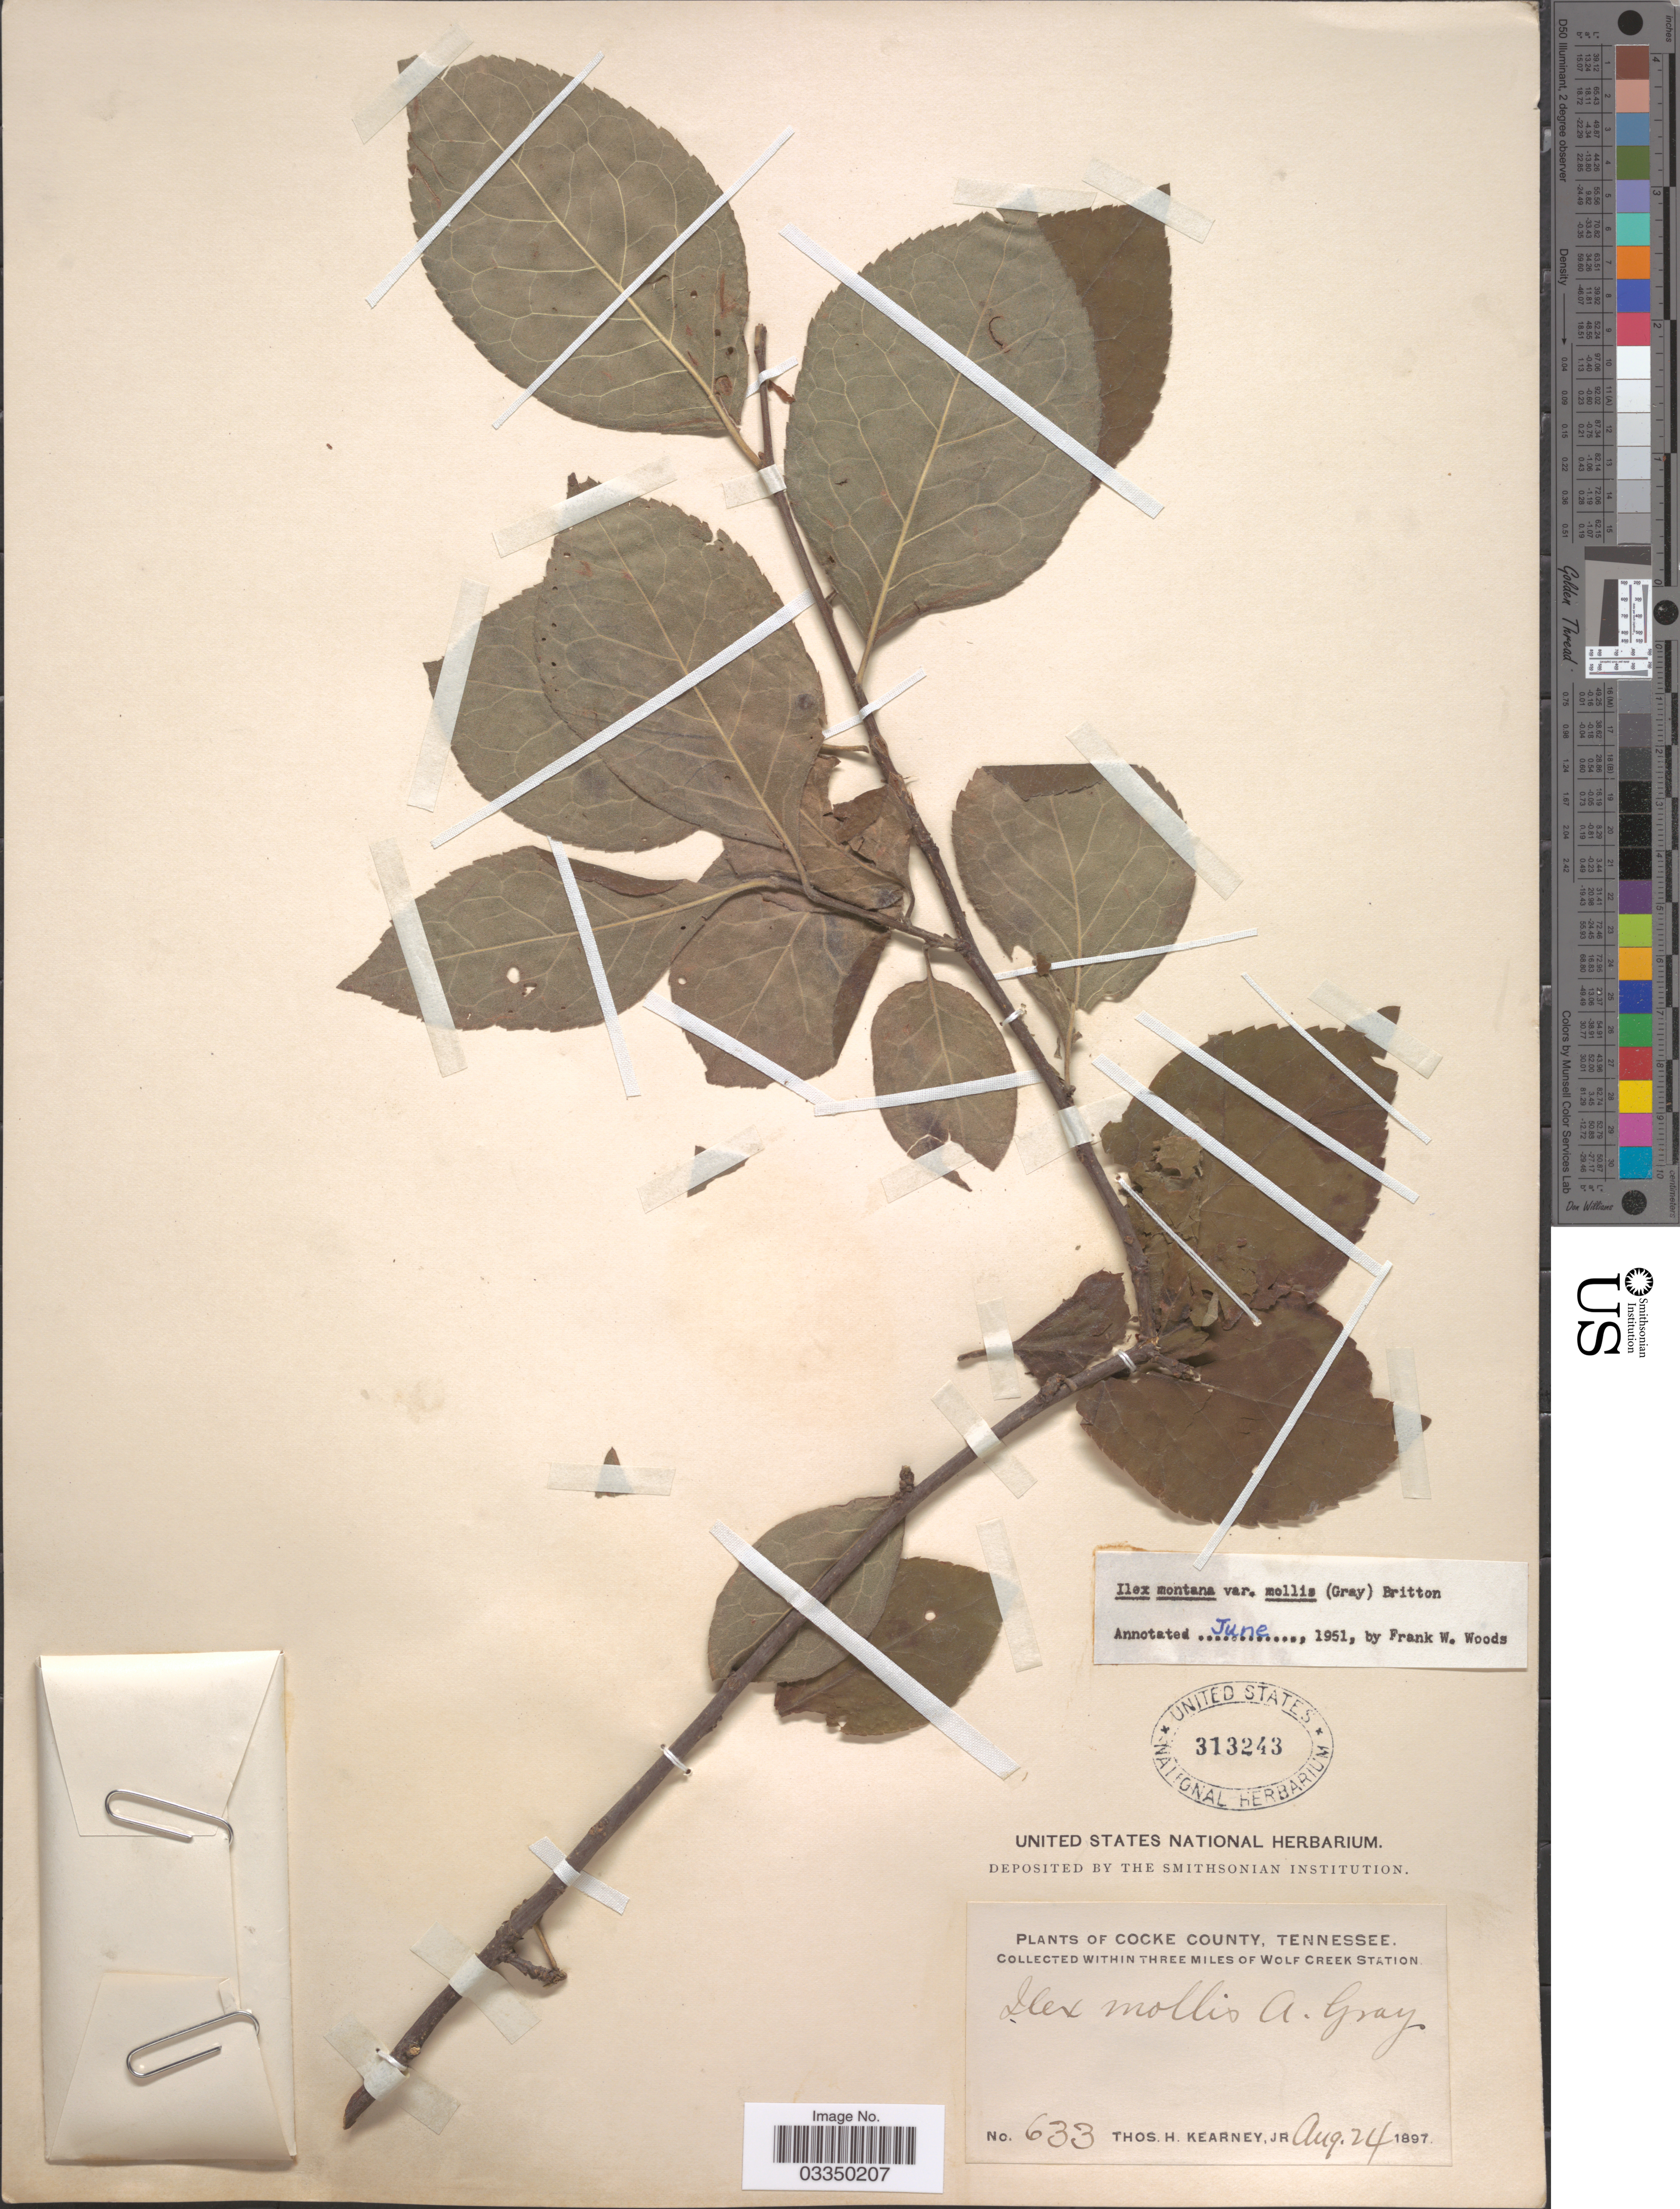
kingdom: Plantae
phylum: Tracheophyta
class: Magnoliopsida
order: Aquifoliales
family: Aquifoliaceae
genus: Ilex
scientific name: Ilex montana var. mollis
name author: (A. Gray) Britton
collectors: T. H. Kearney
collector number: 633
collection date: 1897-08-24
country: United States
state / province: Tennessee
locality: Cocke County. Within three miles of Wolf Creek Station.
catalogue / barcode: US 313243